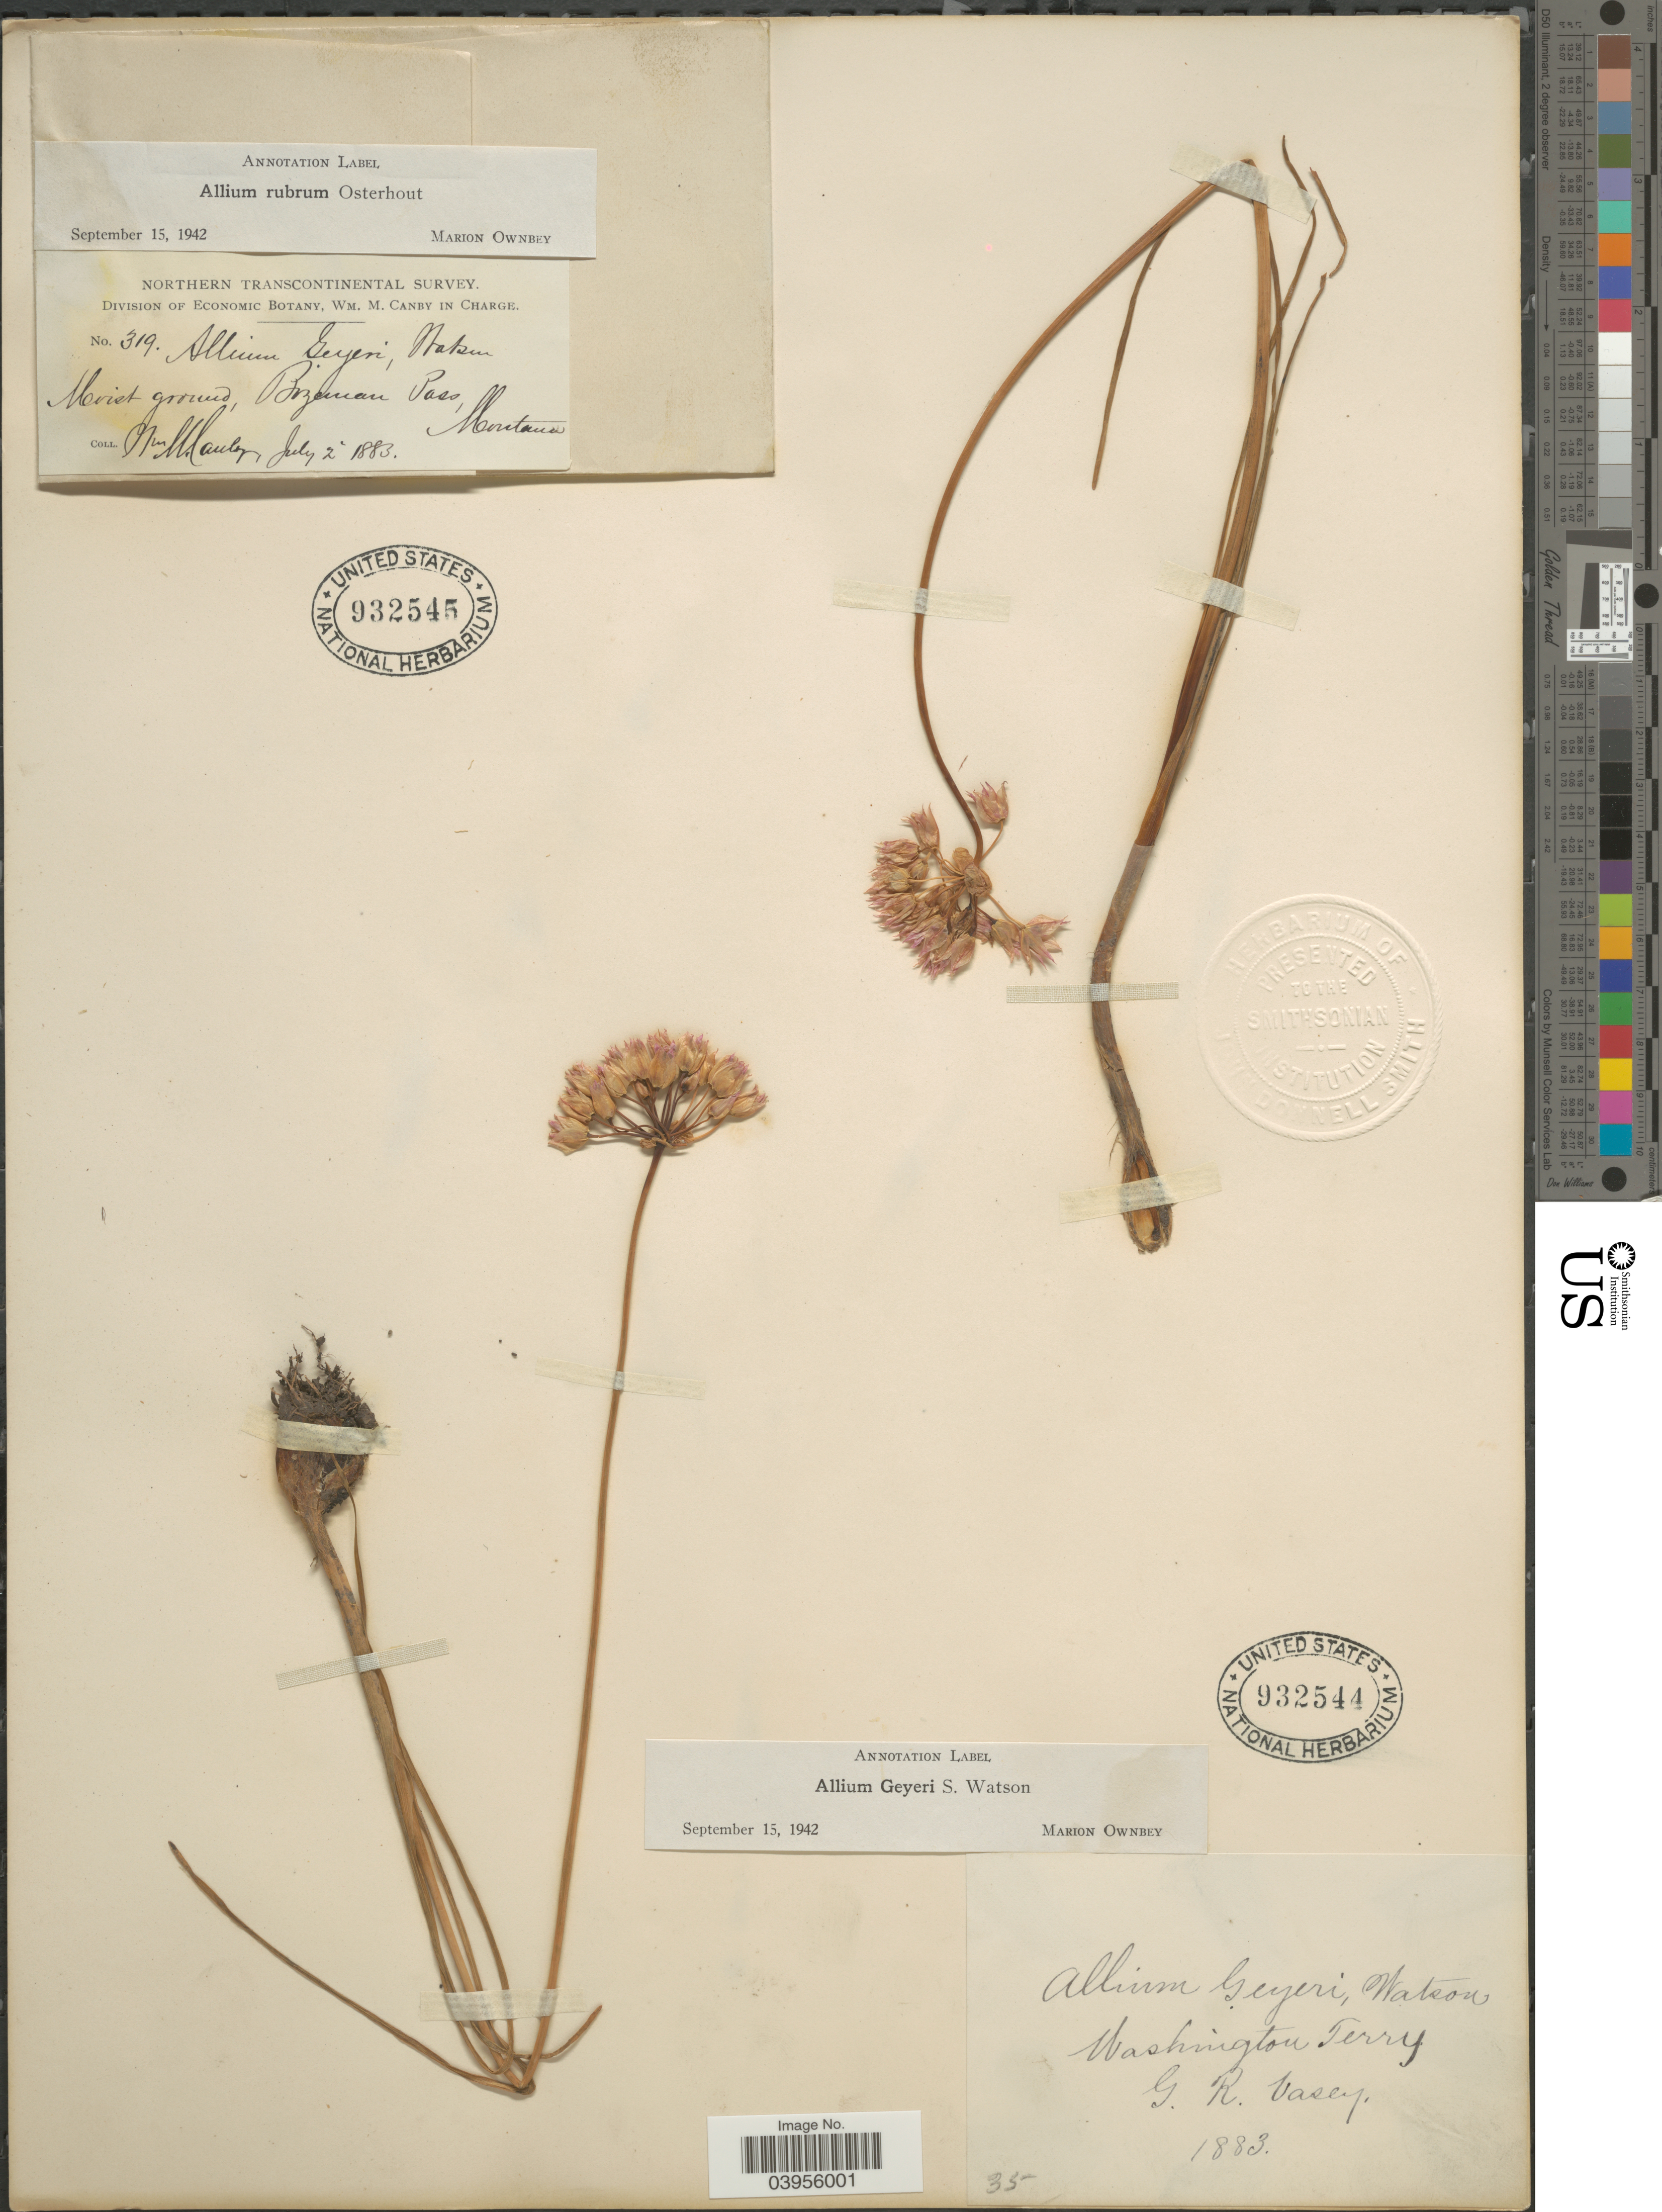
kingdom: Plantae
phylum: Tracheophyta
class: Liliopsida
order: Asparagales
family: Amaryllidaceae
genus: Allium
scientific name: Allium geyeri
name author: S. Watson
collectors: G. R. Vasey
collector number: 35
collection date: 1883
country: United States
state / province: Washington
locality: Washington Terr.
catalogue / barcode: US 932544